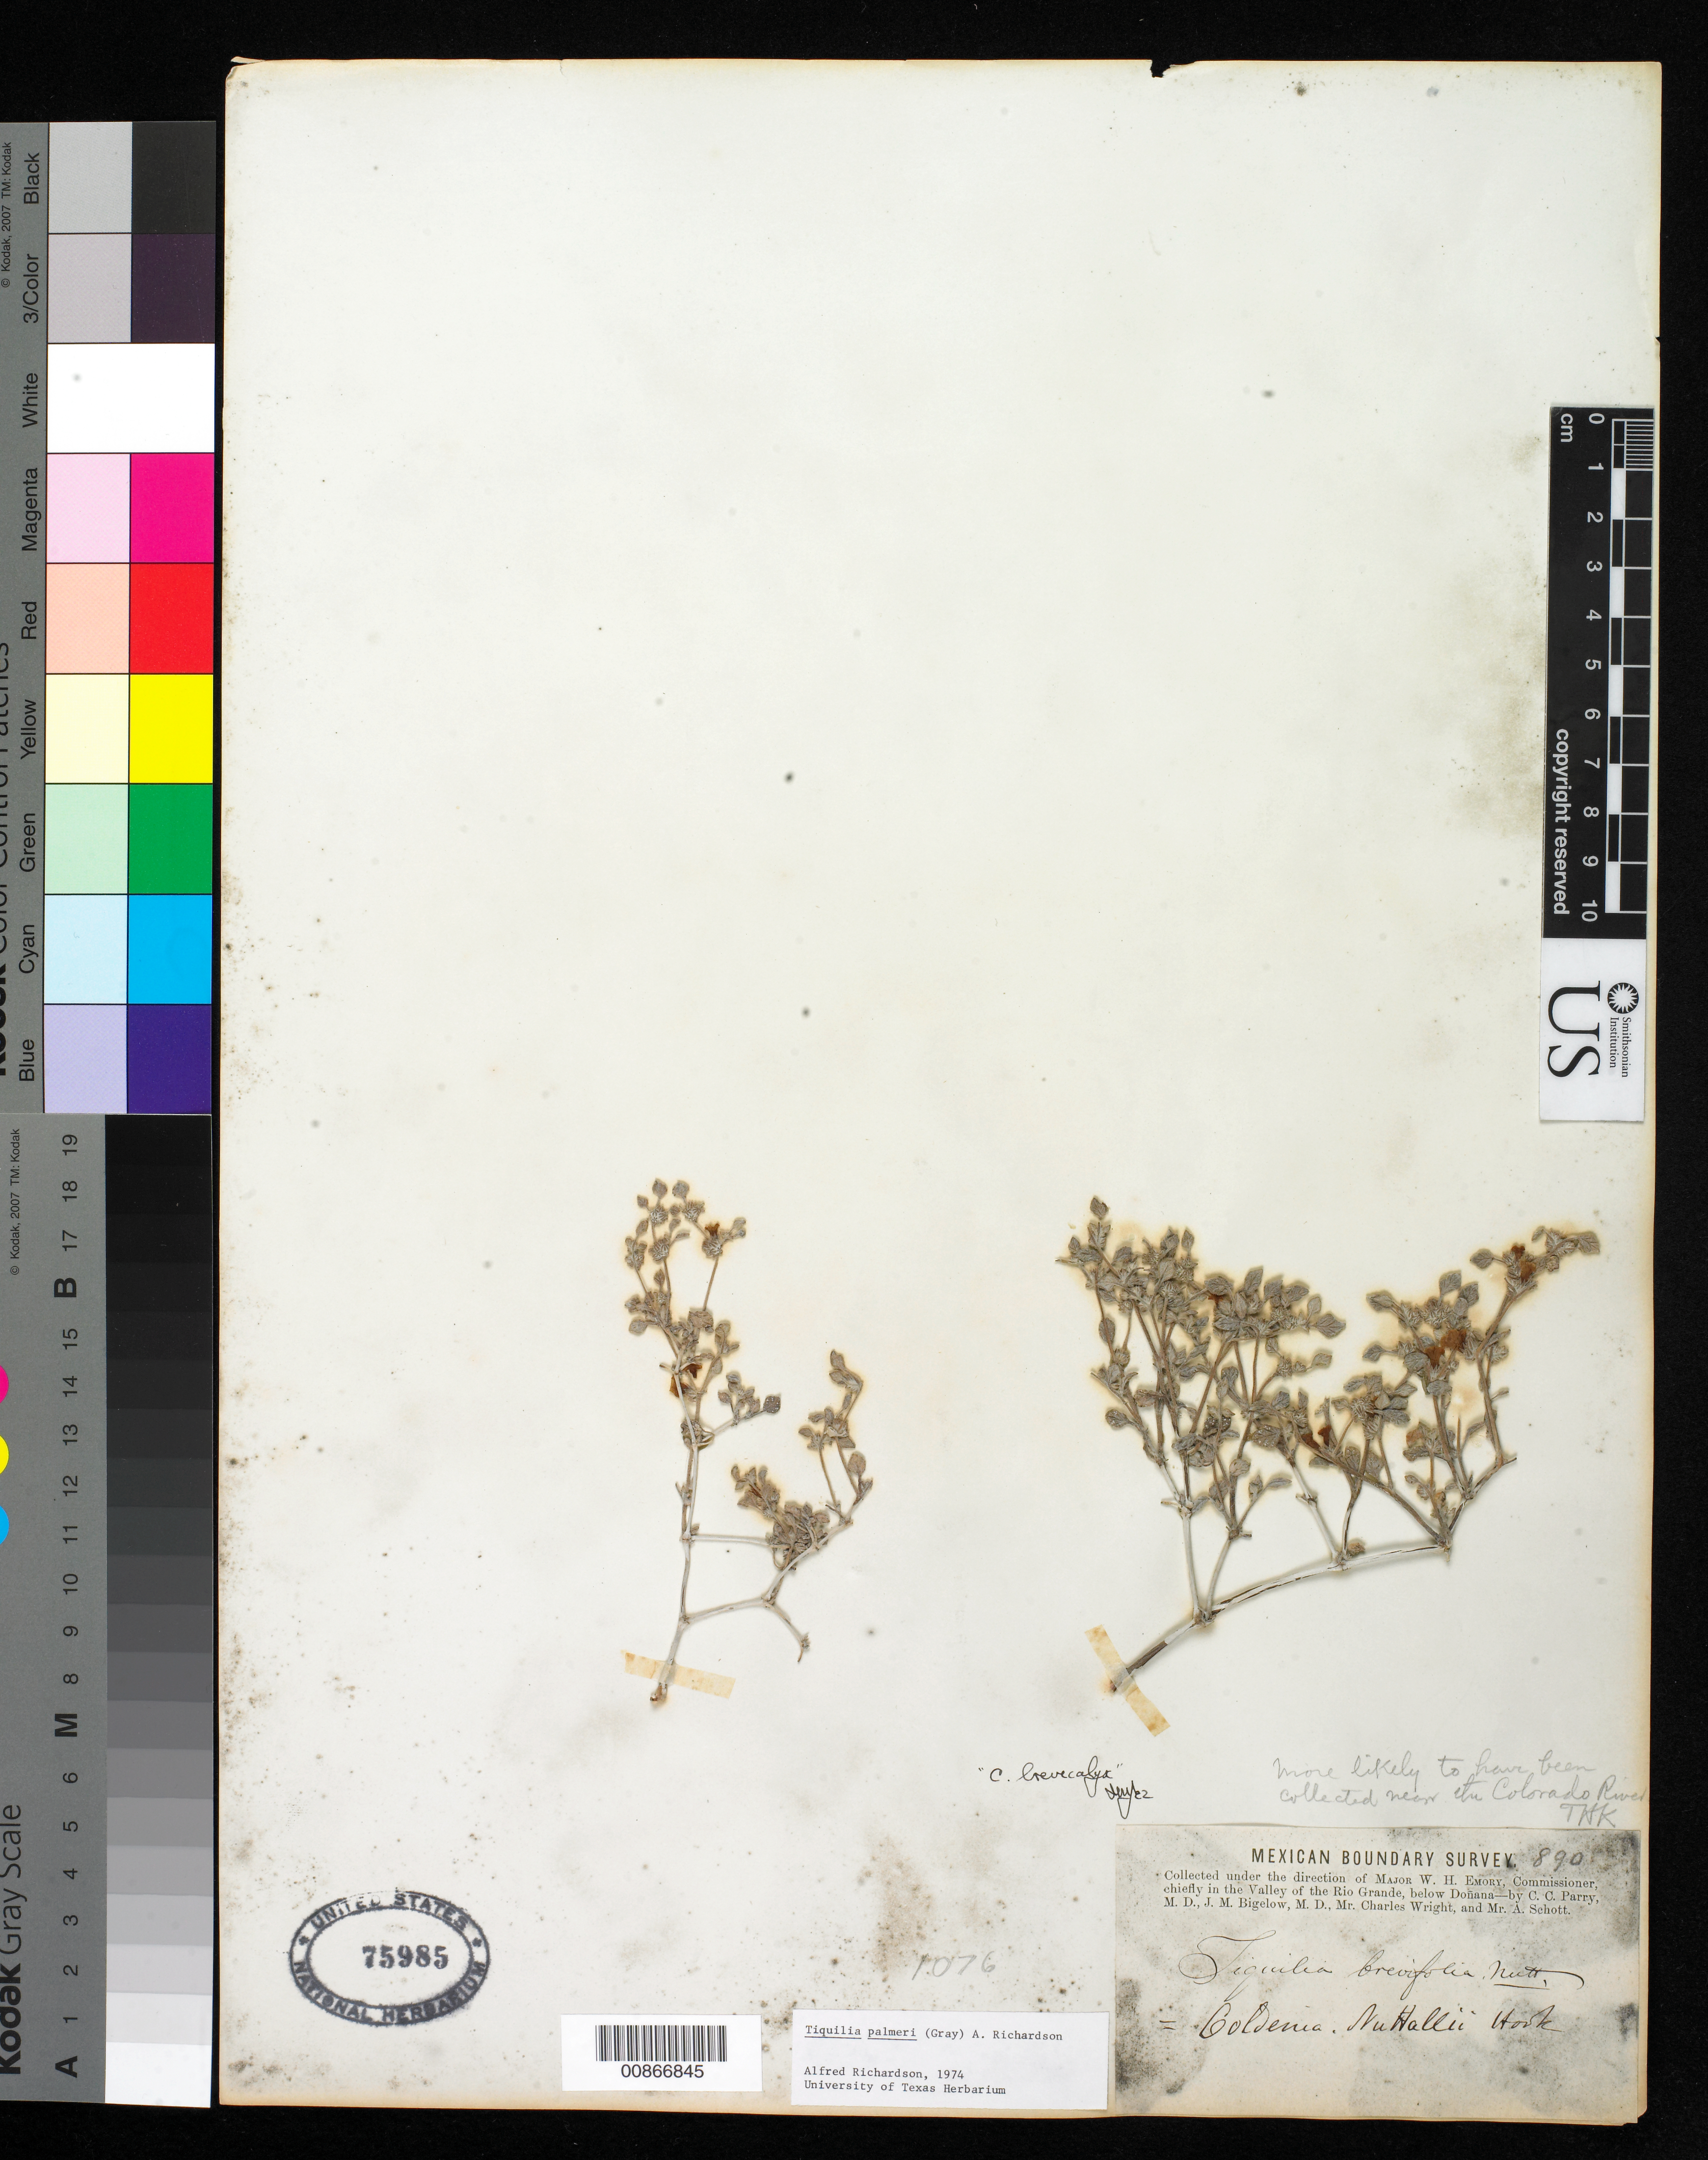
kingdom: Plantae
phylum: Tracheophyta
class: Magnoliopsida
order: Boraginales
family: Ehretiaceae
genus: Tiquilia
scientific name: Tiquilia palmeri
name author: (A. Gray) A.T. Richardson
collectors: C. C. Parry, J. M. Bigelow, C. Wright & A. C. V. Schott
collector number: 890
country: United States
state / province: New Mexico / Texas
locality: Valley of the Rio Grande, below Doñana. (A handwritten note by Kearney, T.H. says that more likely it was collected near the Colorado River).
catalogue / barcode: US 75985